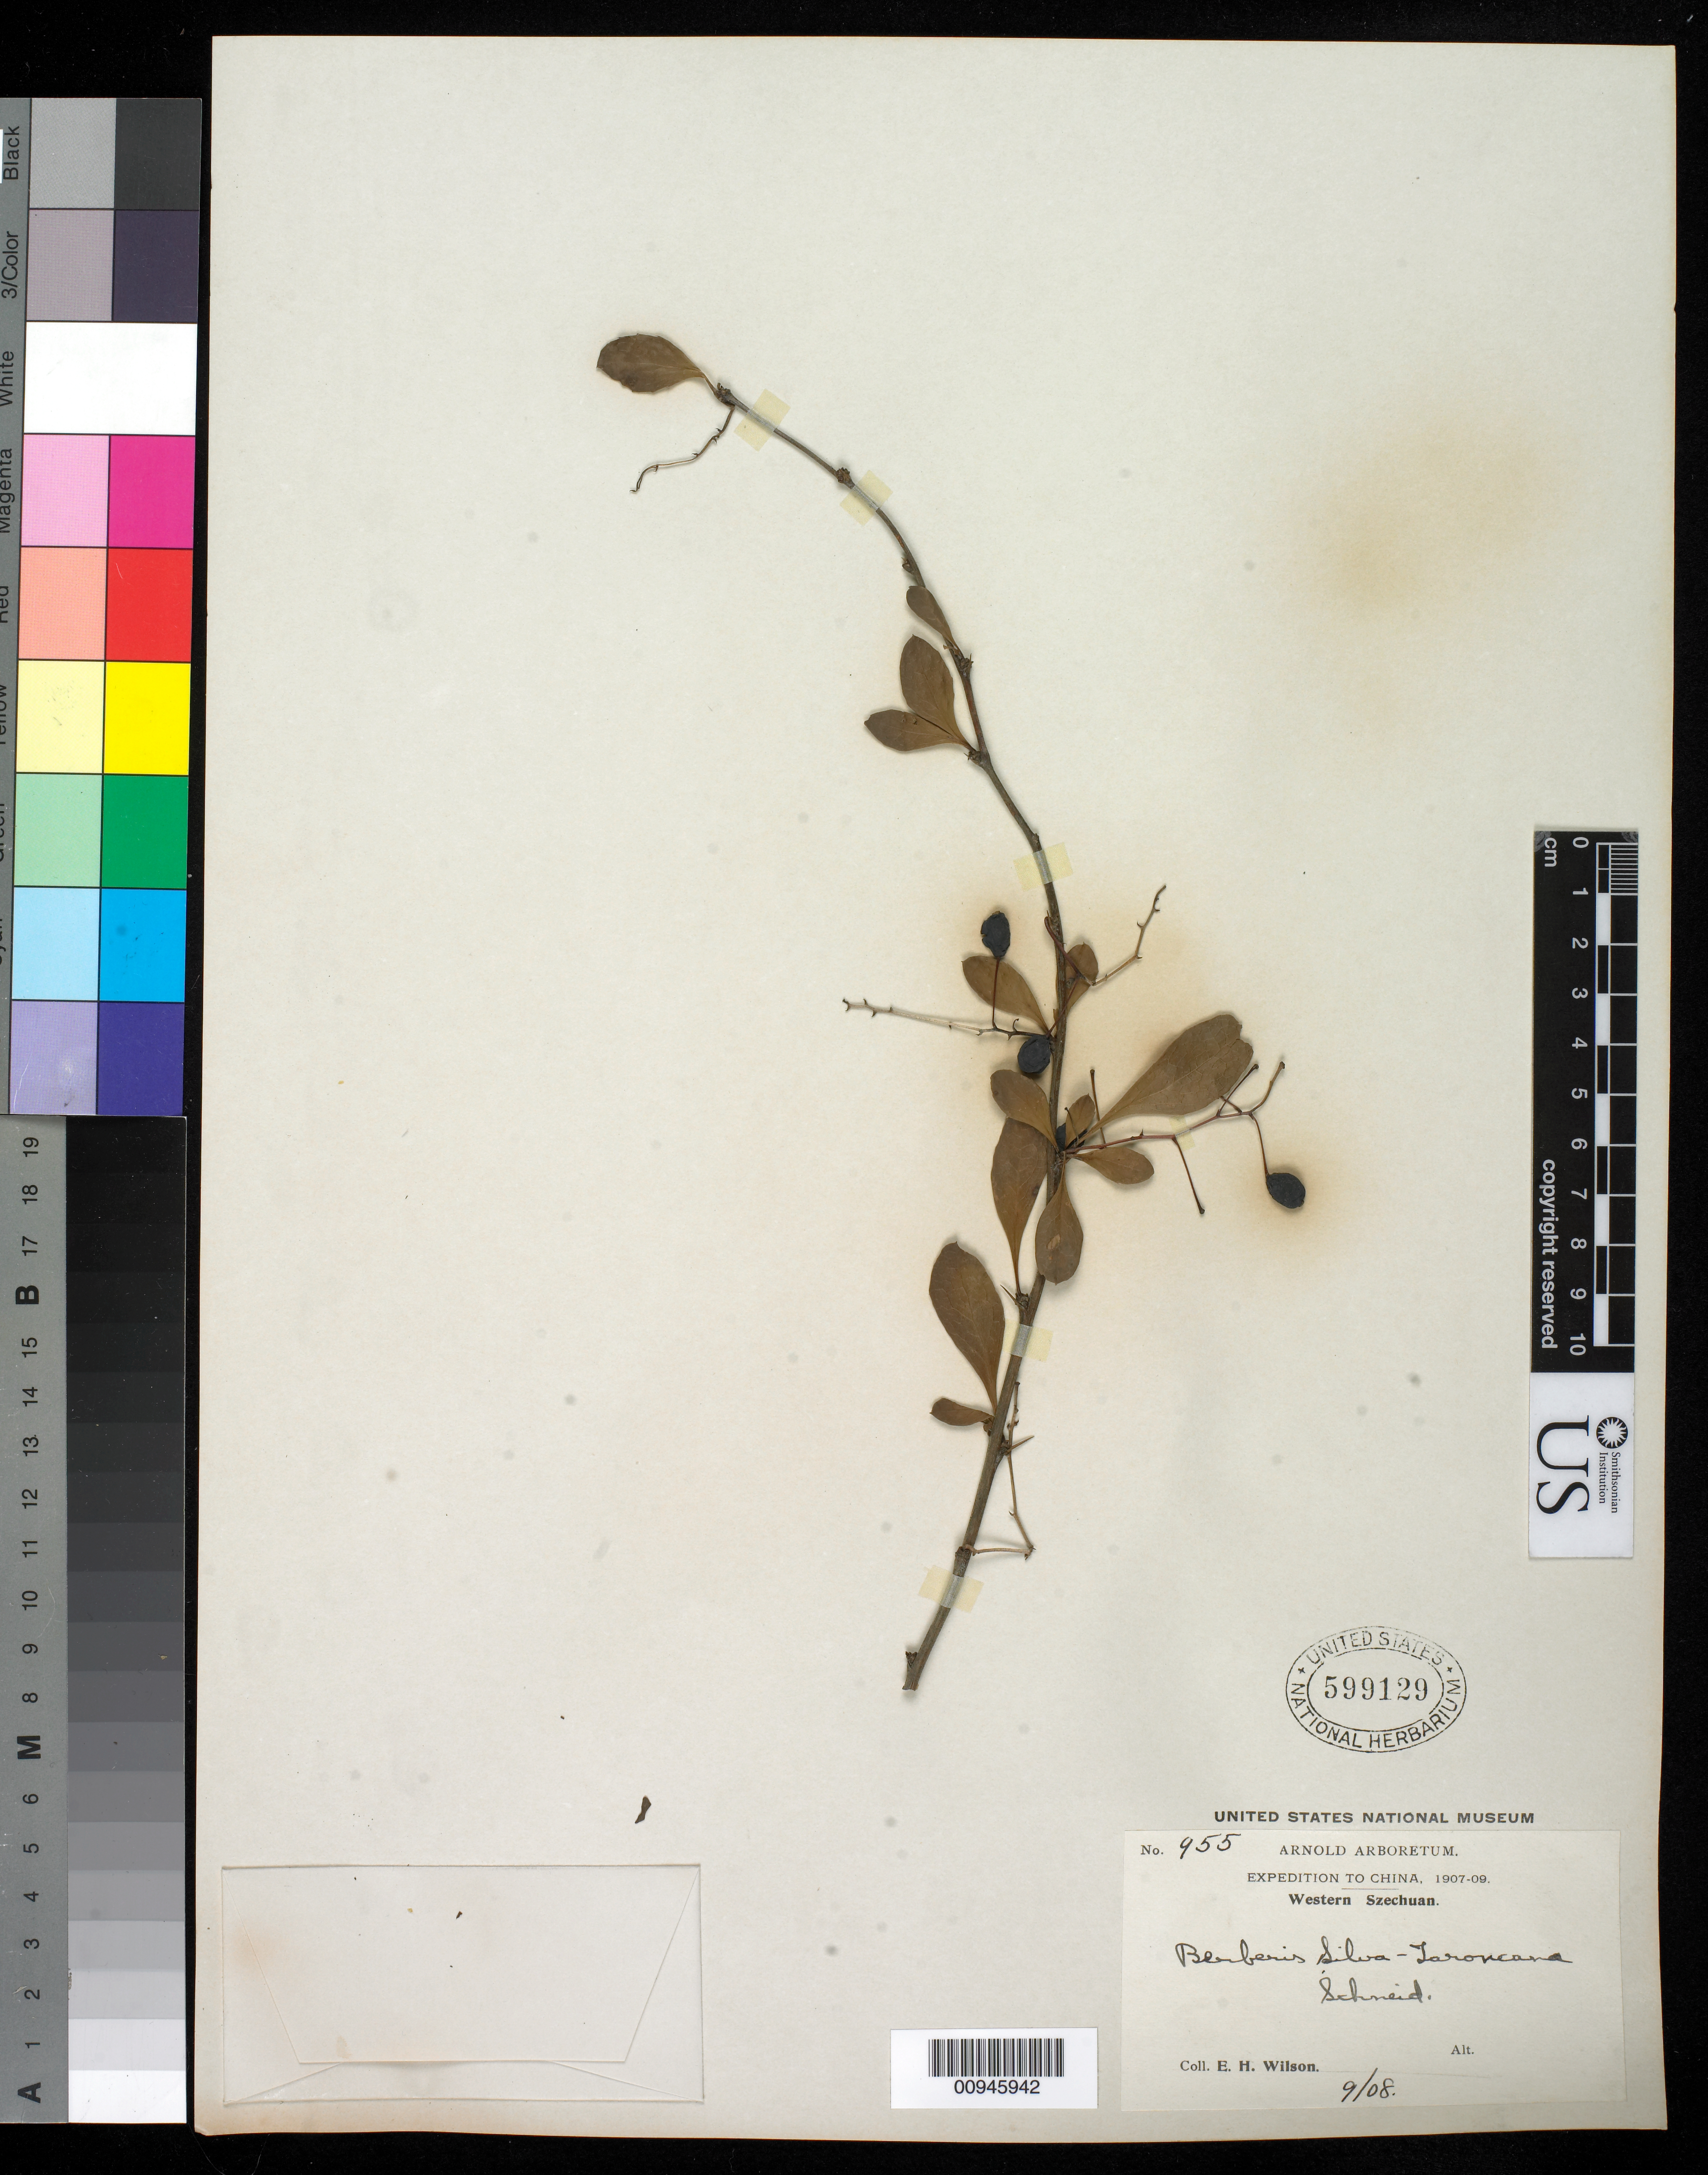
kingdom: Plantae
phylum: Tracheophyta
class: Magnoliopsida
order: Ranunculales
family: Berberidaceae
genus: Berberis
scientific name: Berberis silva-taroucana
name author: C.K. Schneid. in Sarg.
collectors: E. H. Wilson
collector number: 955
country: China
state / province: Sichuan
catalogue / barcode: US 599129